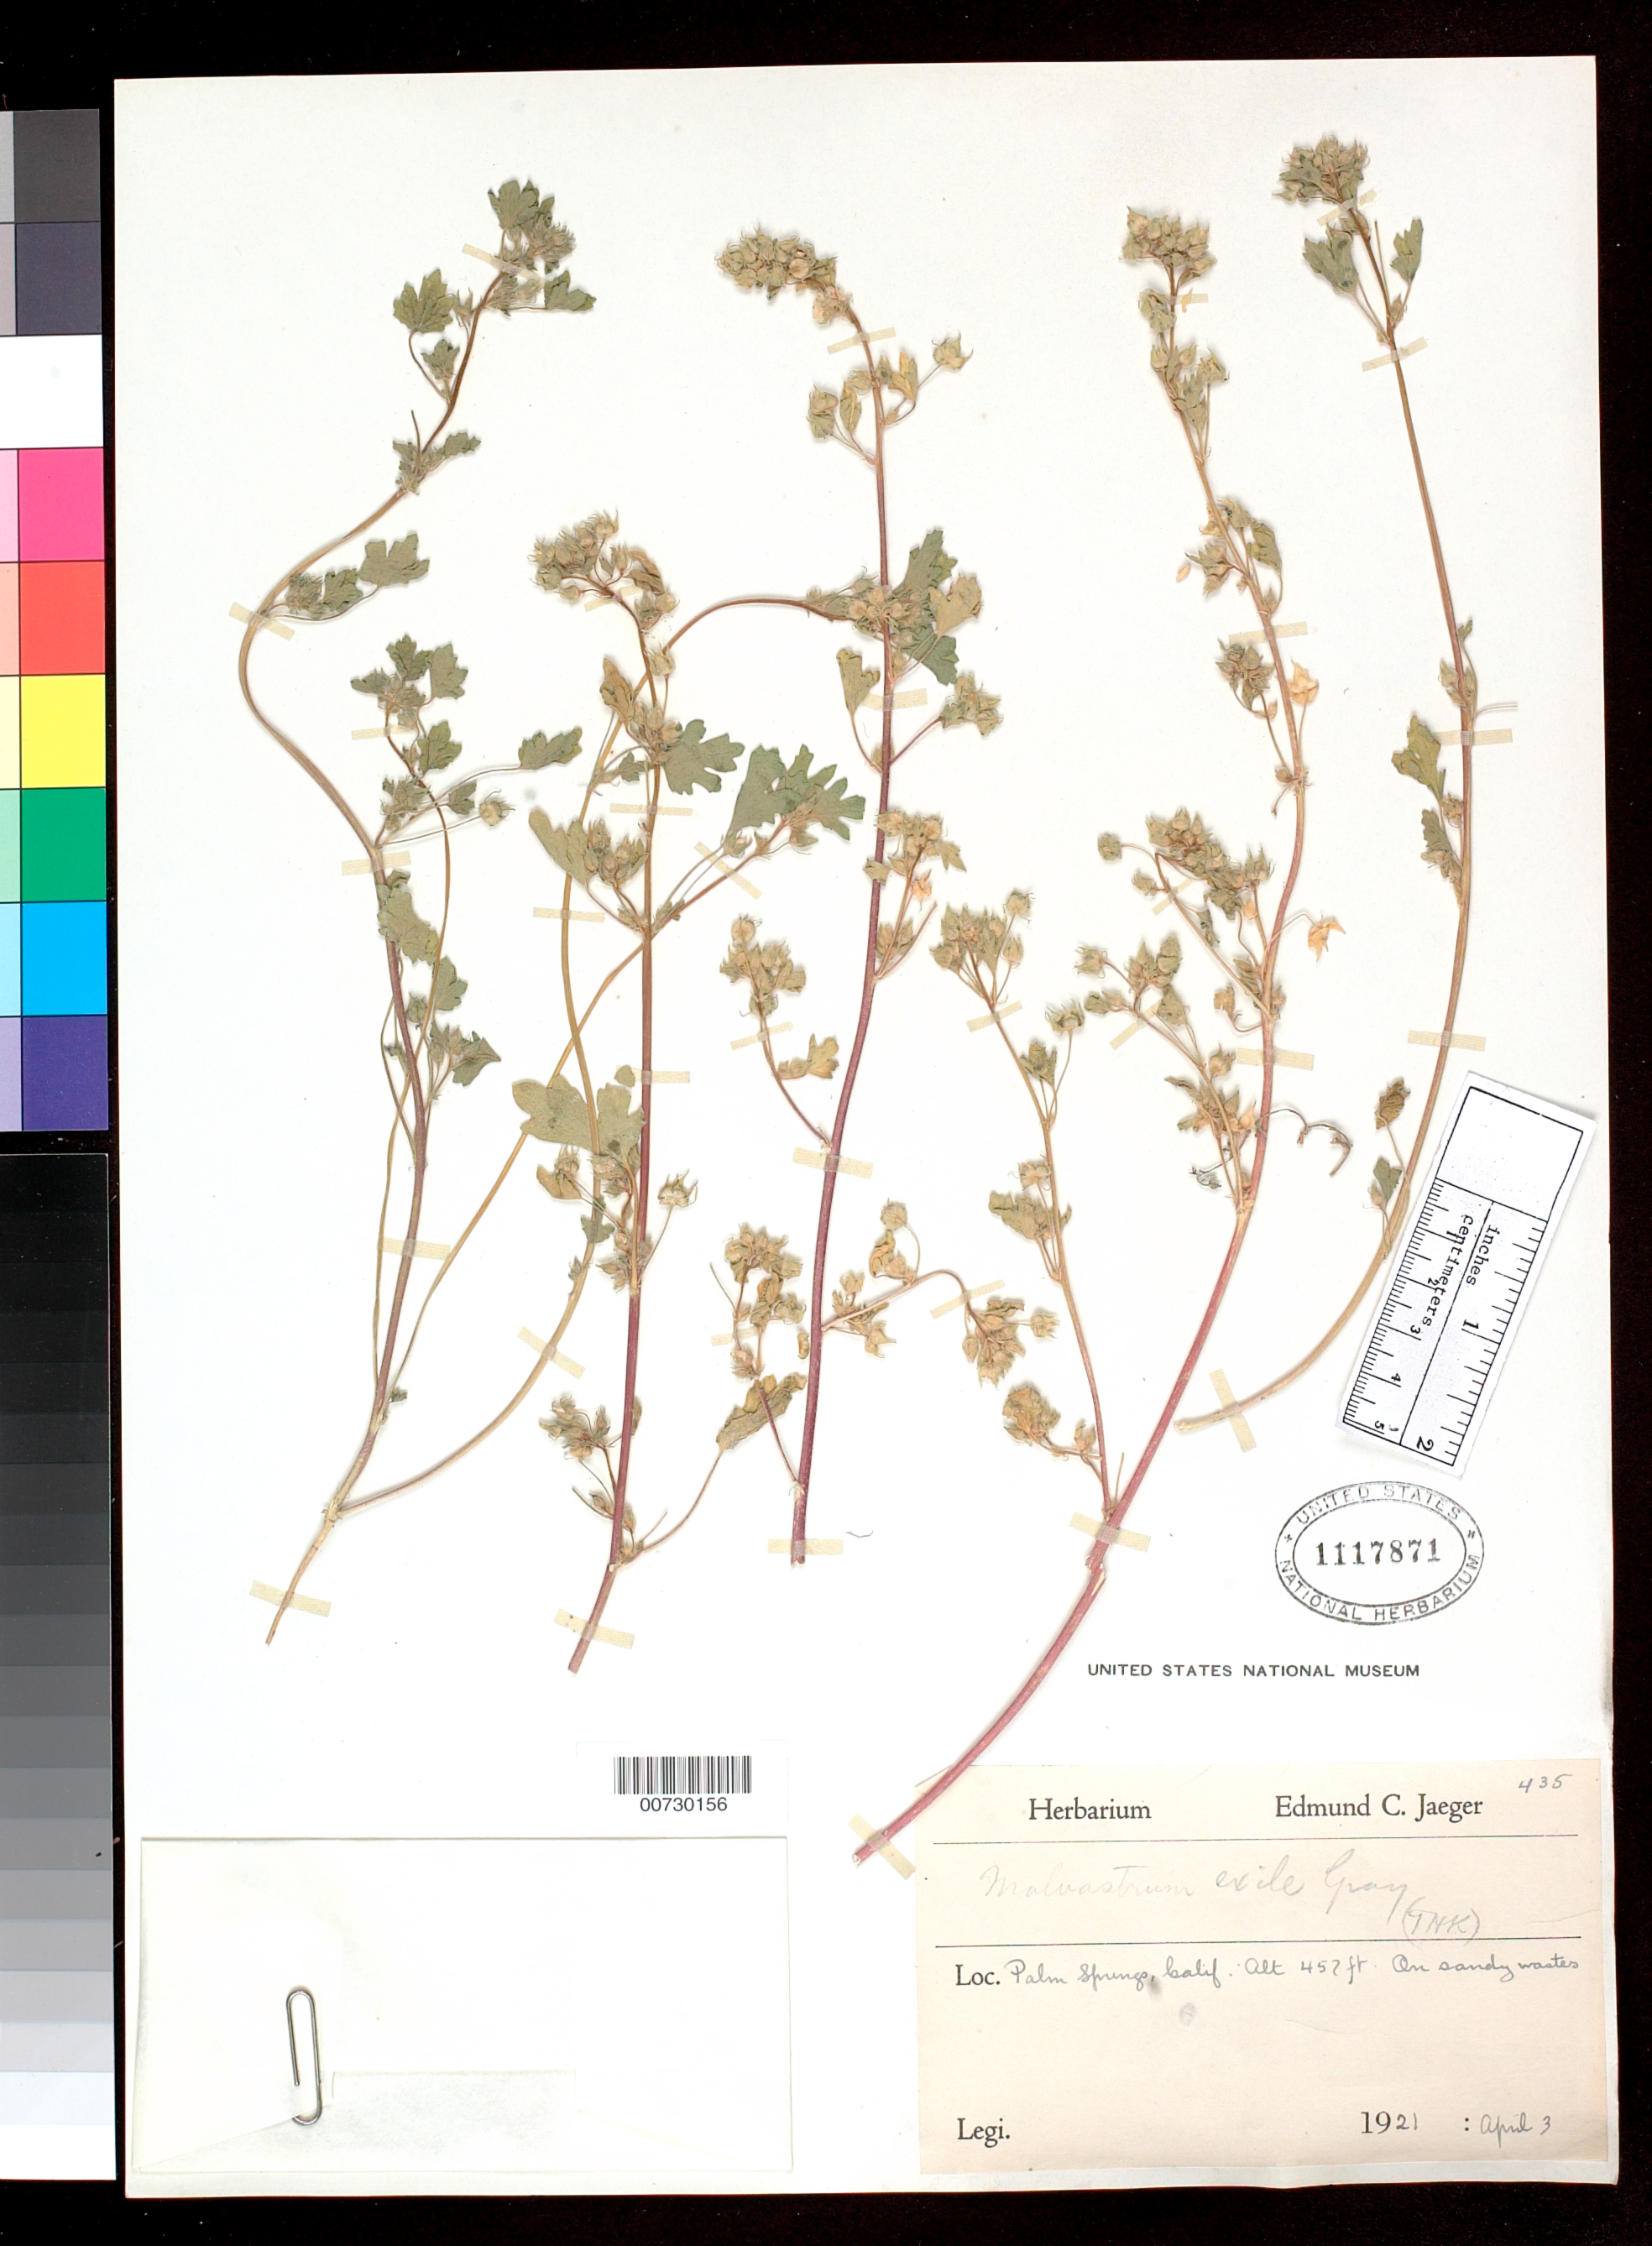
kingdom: Plantae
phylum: Tracheophyta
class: Magnoliopsida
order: Malvales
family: Malvaceae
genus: Eremalche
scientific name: Eremalche exilis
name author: (A. Gray) Greene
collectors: E. Jaeger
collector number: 435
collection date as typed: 03 Apr 1921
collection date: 1921-04-03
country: United States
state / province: California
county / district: Riverside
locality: Palm Springs.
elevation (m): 138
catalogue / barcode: US 1117871